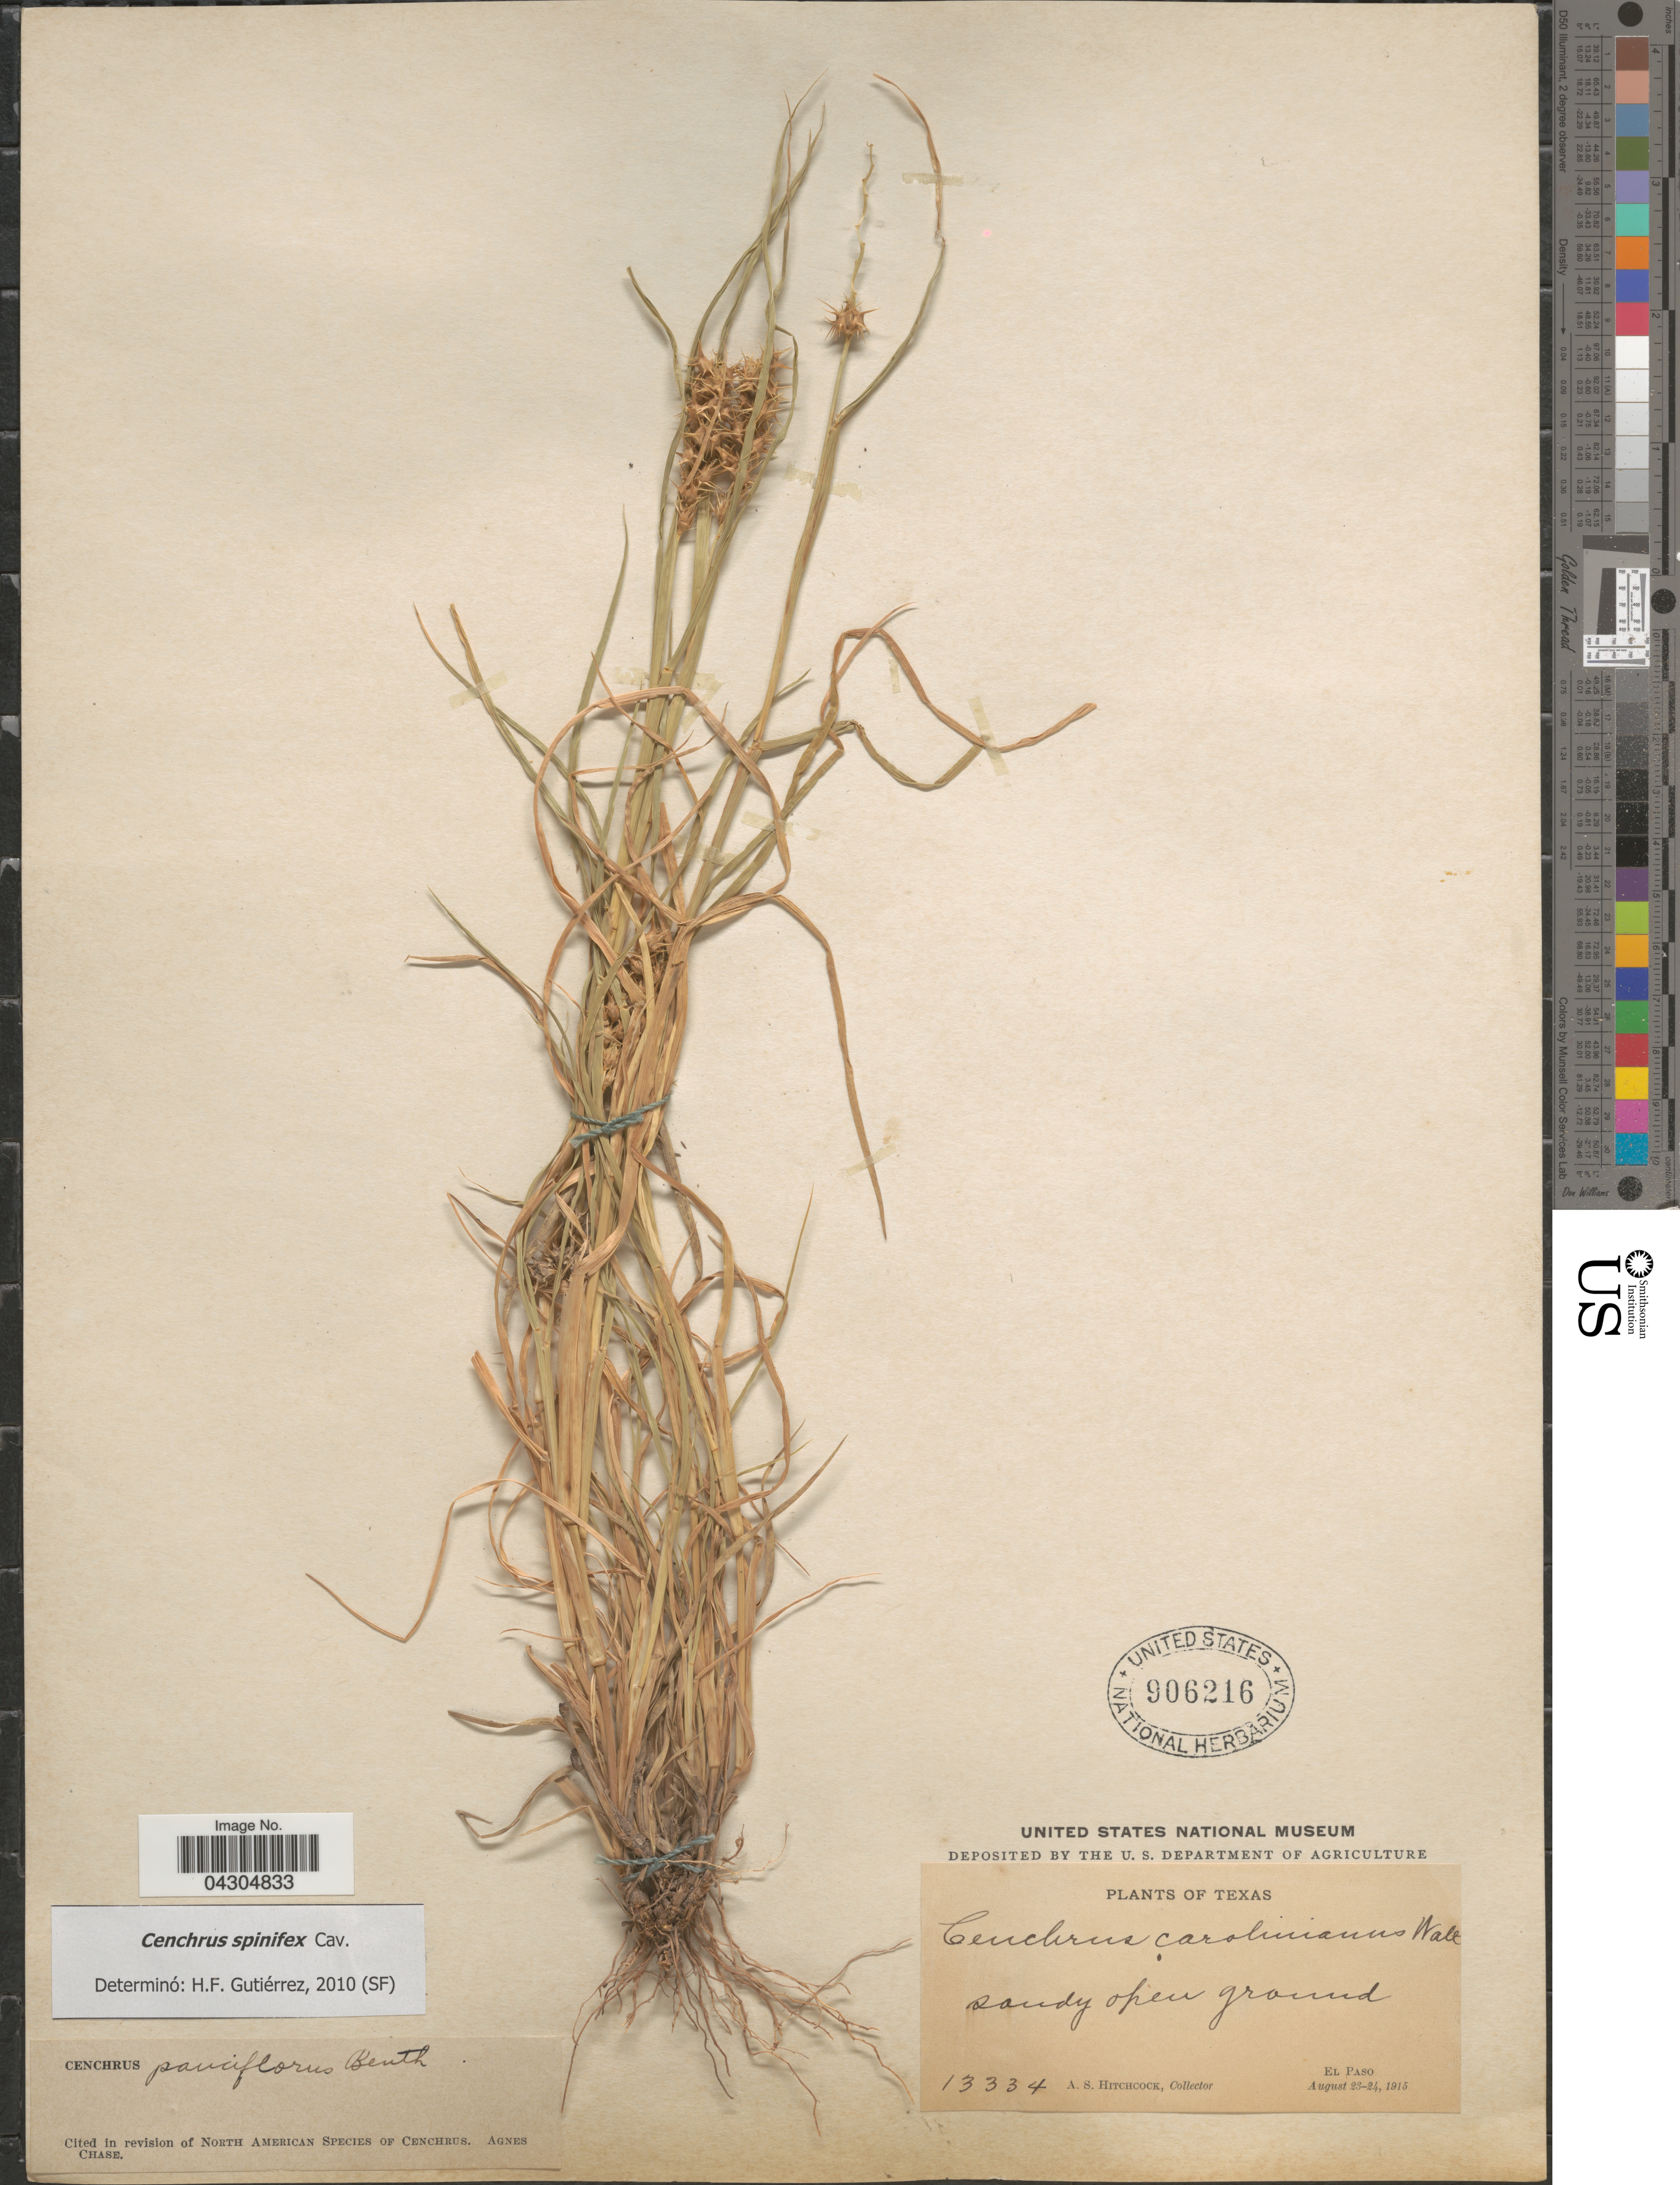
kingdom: Plantae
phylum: Tracheophyta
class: Liliopsida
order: Poales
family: Poaceae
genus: Cenchrus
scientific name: Cenchrus spinifex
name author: Cav.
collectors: A. S. Hitchcock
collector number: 13334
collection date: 1915-08-23/1915-08-24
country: United States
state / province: Texas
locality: El Paso.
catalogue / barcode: US 906216